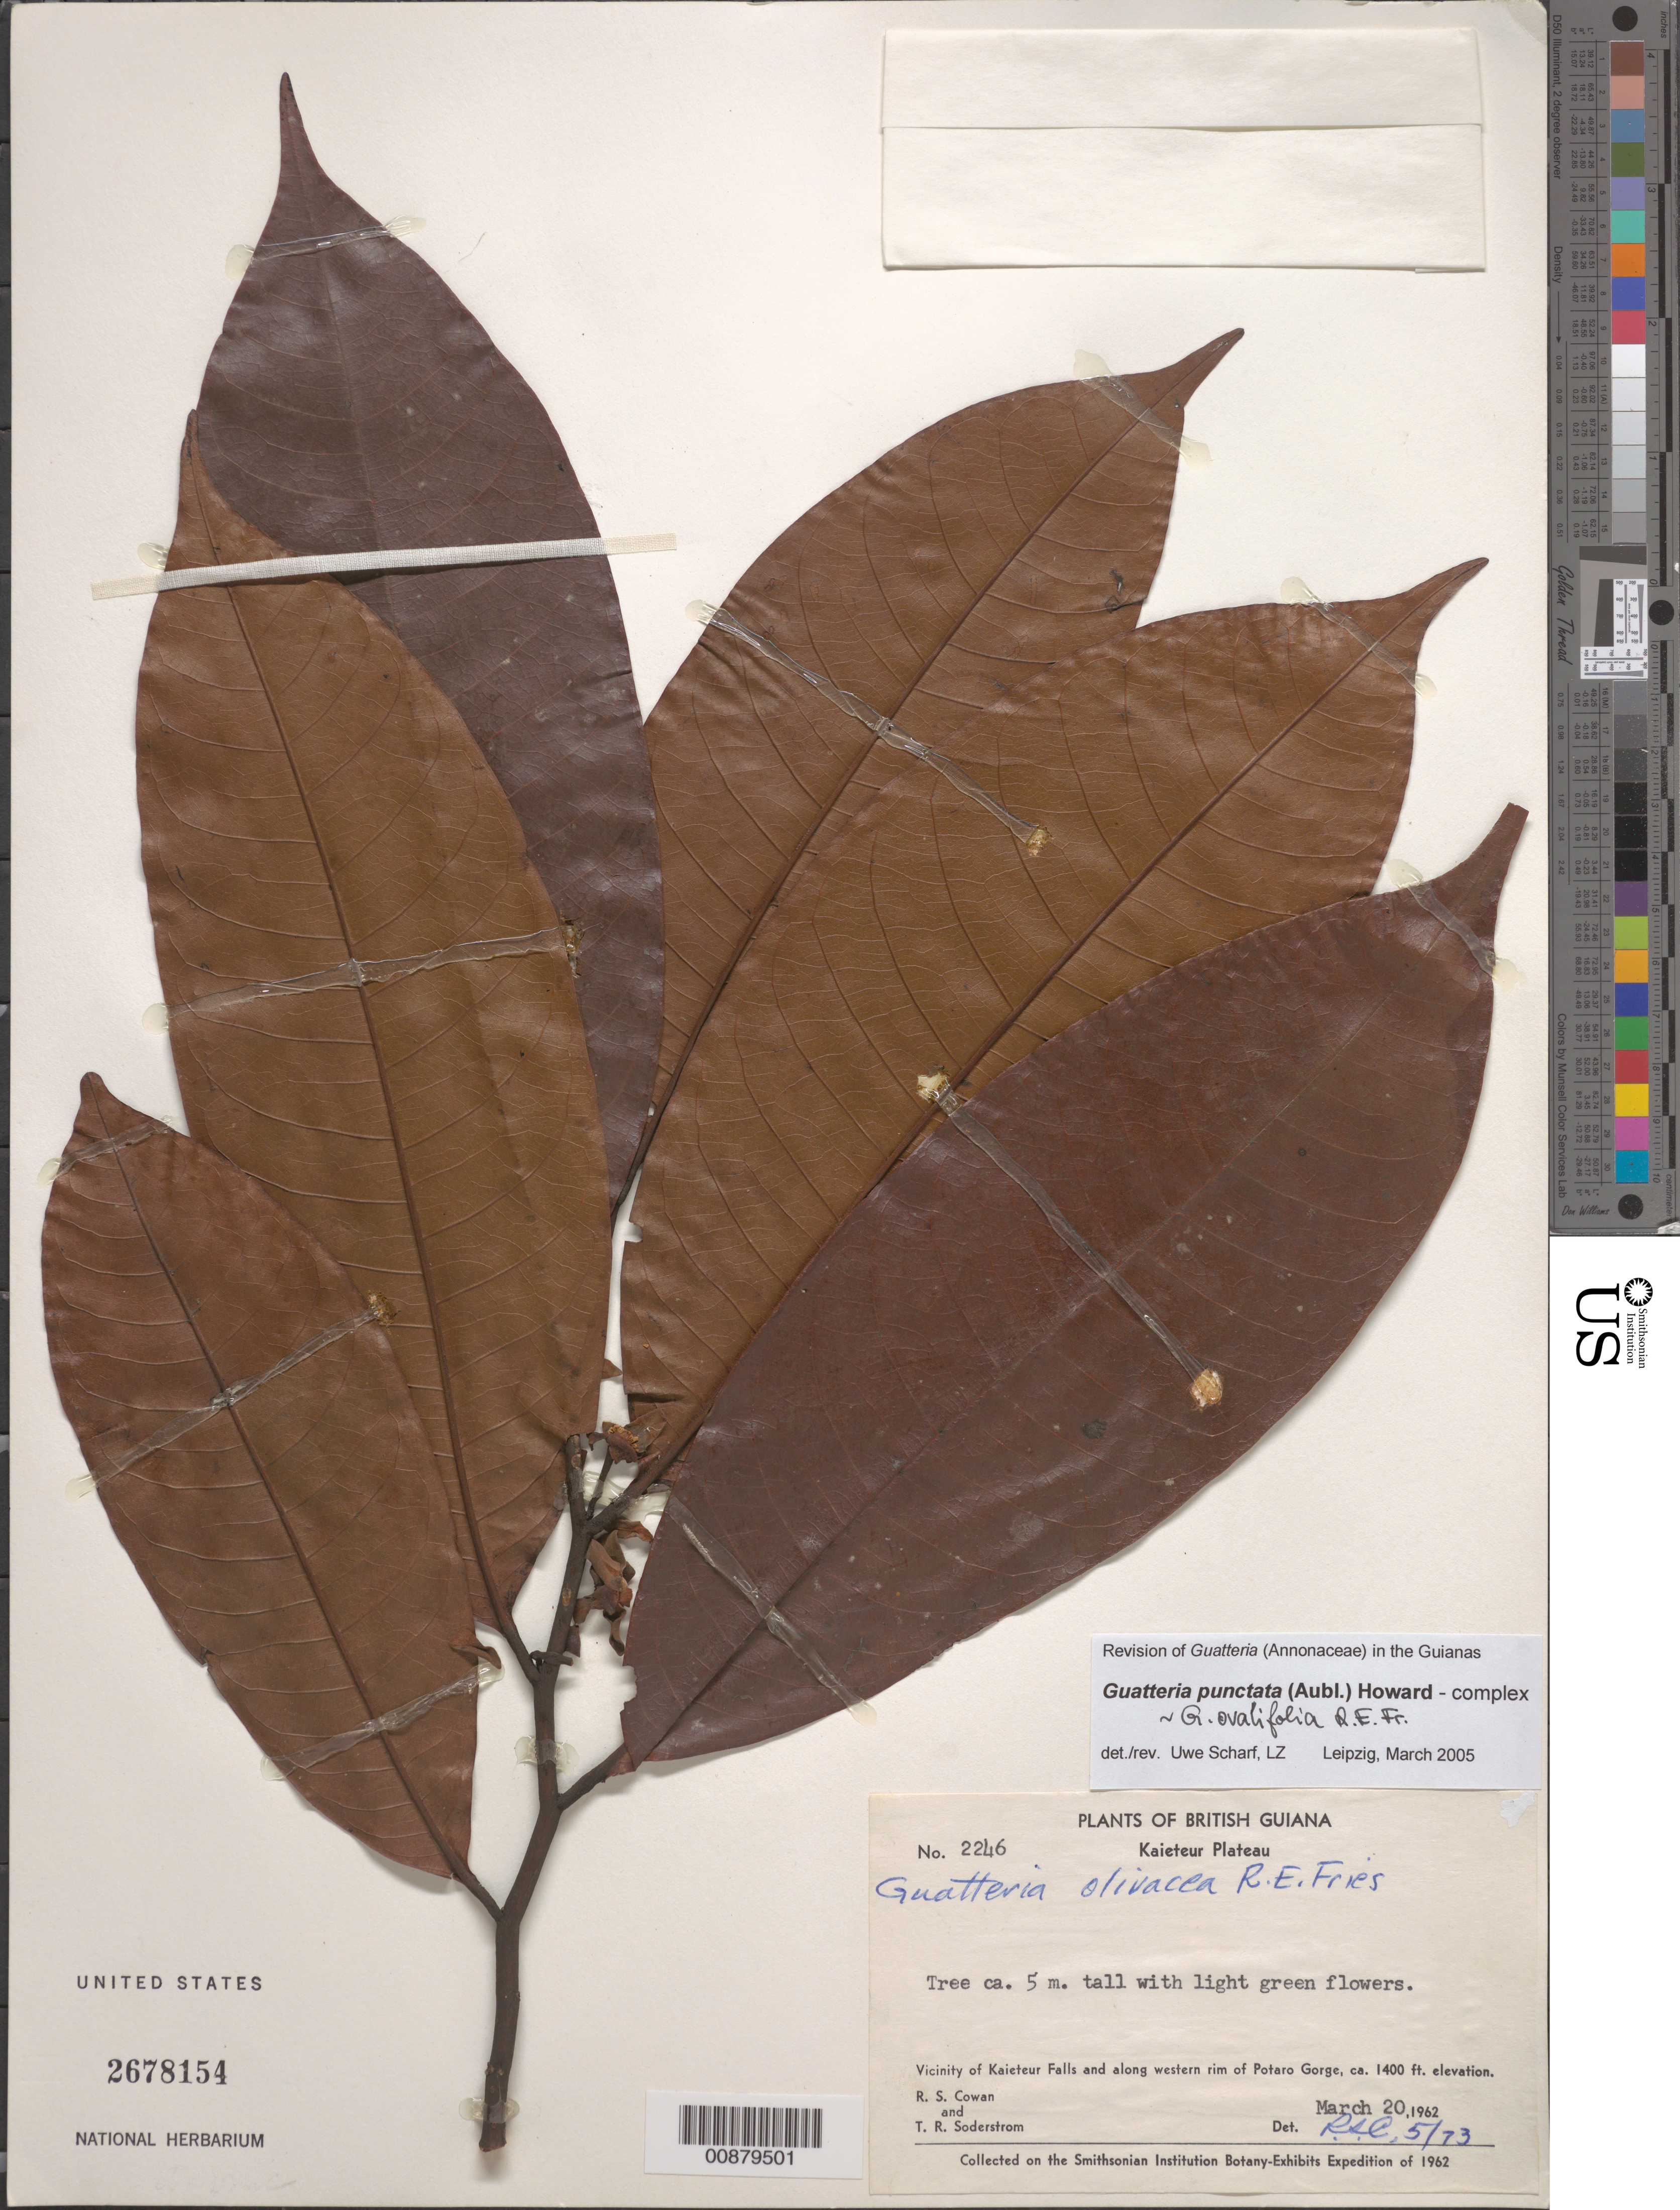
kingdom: Plantae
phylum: Tracheophyta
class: Magnoliopsida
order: Magnoliales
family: Annonaceae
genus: Guatteria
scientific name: Guatteria punctata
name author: (Aubl.) R.A. Howard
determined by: Scharf, U.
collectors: R. S. Cowan & T. R. Soderstrom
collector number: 2246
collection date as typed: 20-Mar-62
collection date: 1962-03-20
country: Guyana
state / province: Potaro-Siparuni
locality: Kaieteur Falls, and along western rim of Potaro Gorge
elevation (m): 427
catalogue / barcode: US 2678154